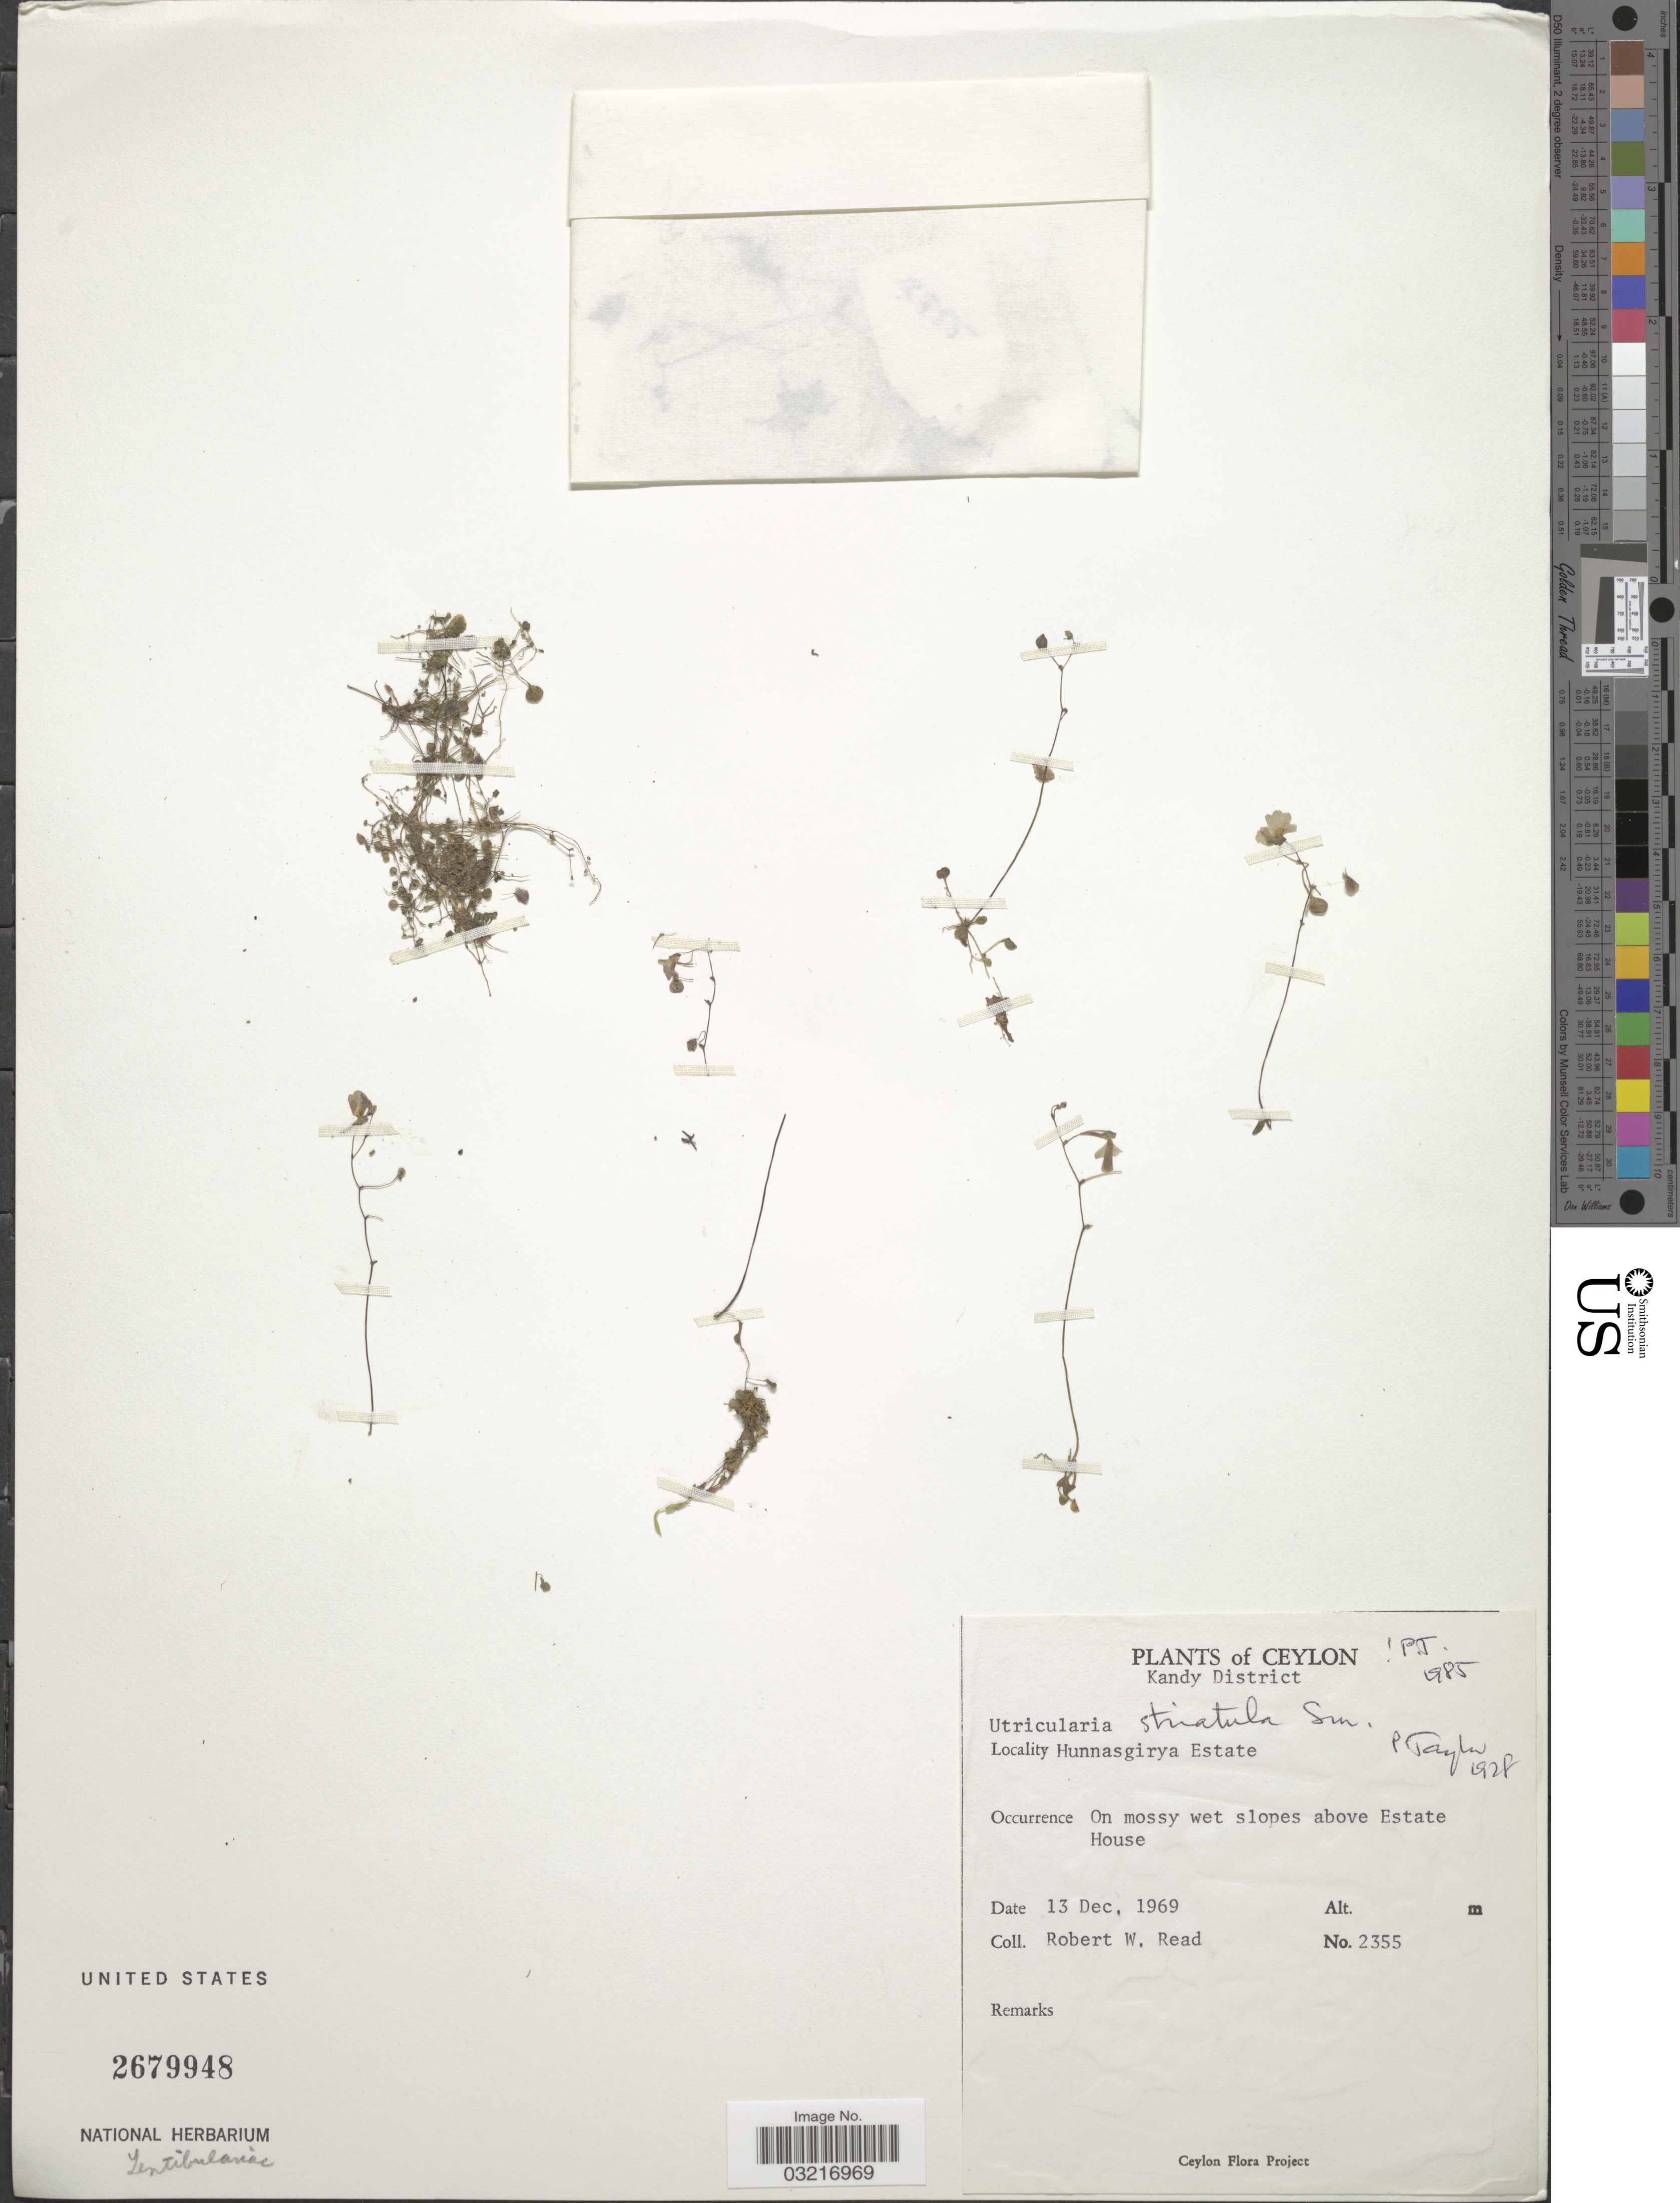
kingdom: Plantae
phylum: Tracheophyta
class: Magnoliopsida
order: Lamiales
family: Lentibulariaceae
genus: Utricularia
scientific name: Utricularia striatula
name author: Sm.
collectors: R. W. Read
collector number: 2355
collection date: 1969-12-13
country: Sri Lanka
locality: Ceylon, Kandy District, Hunnasgiriya Estate, On mossy wet slopes above Estate House.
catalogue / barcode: US 2679948